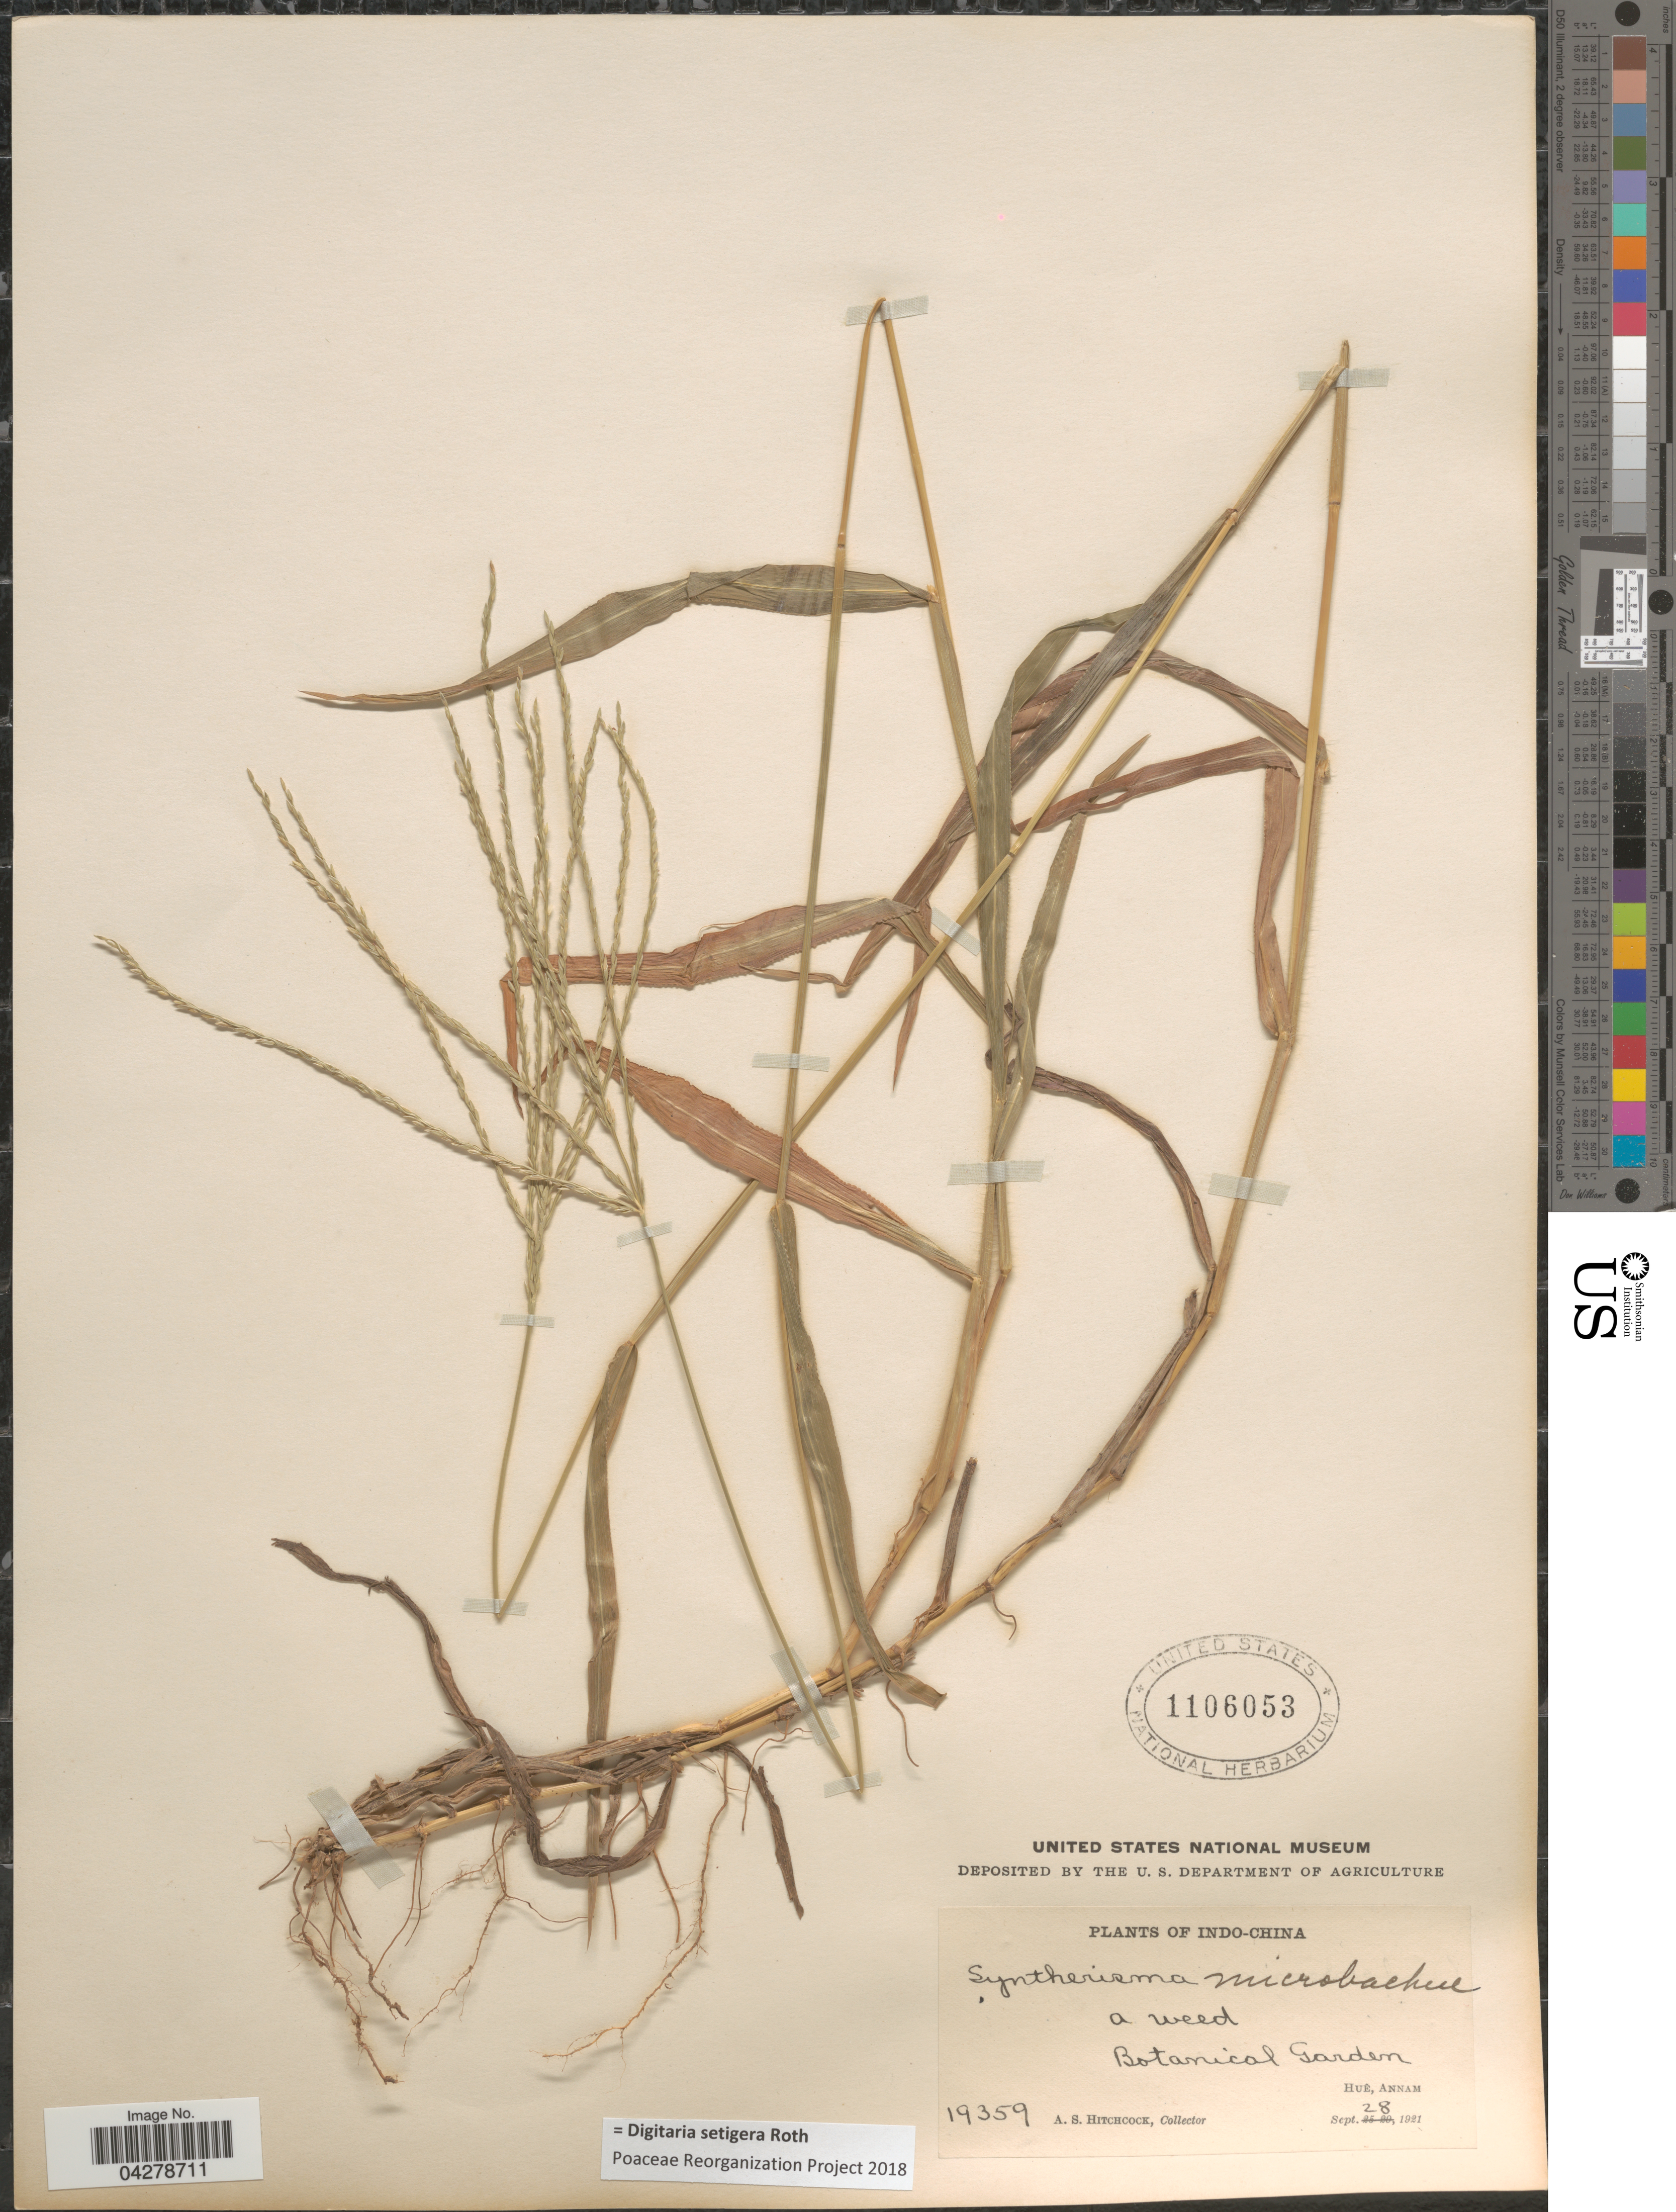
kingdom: Plantae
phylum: Tracheophyta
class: Liliopsida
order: Poales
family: Poaceae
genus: Digitaria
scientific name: Digitaria setigera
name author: Roth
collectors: A. S. Hitchcock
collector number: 19359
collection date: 1921-09-28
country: Vietnam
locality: Botanical Garden. Hue, Annam.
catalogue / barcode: US 1106053